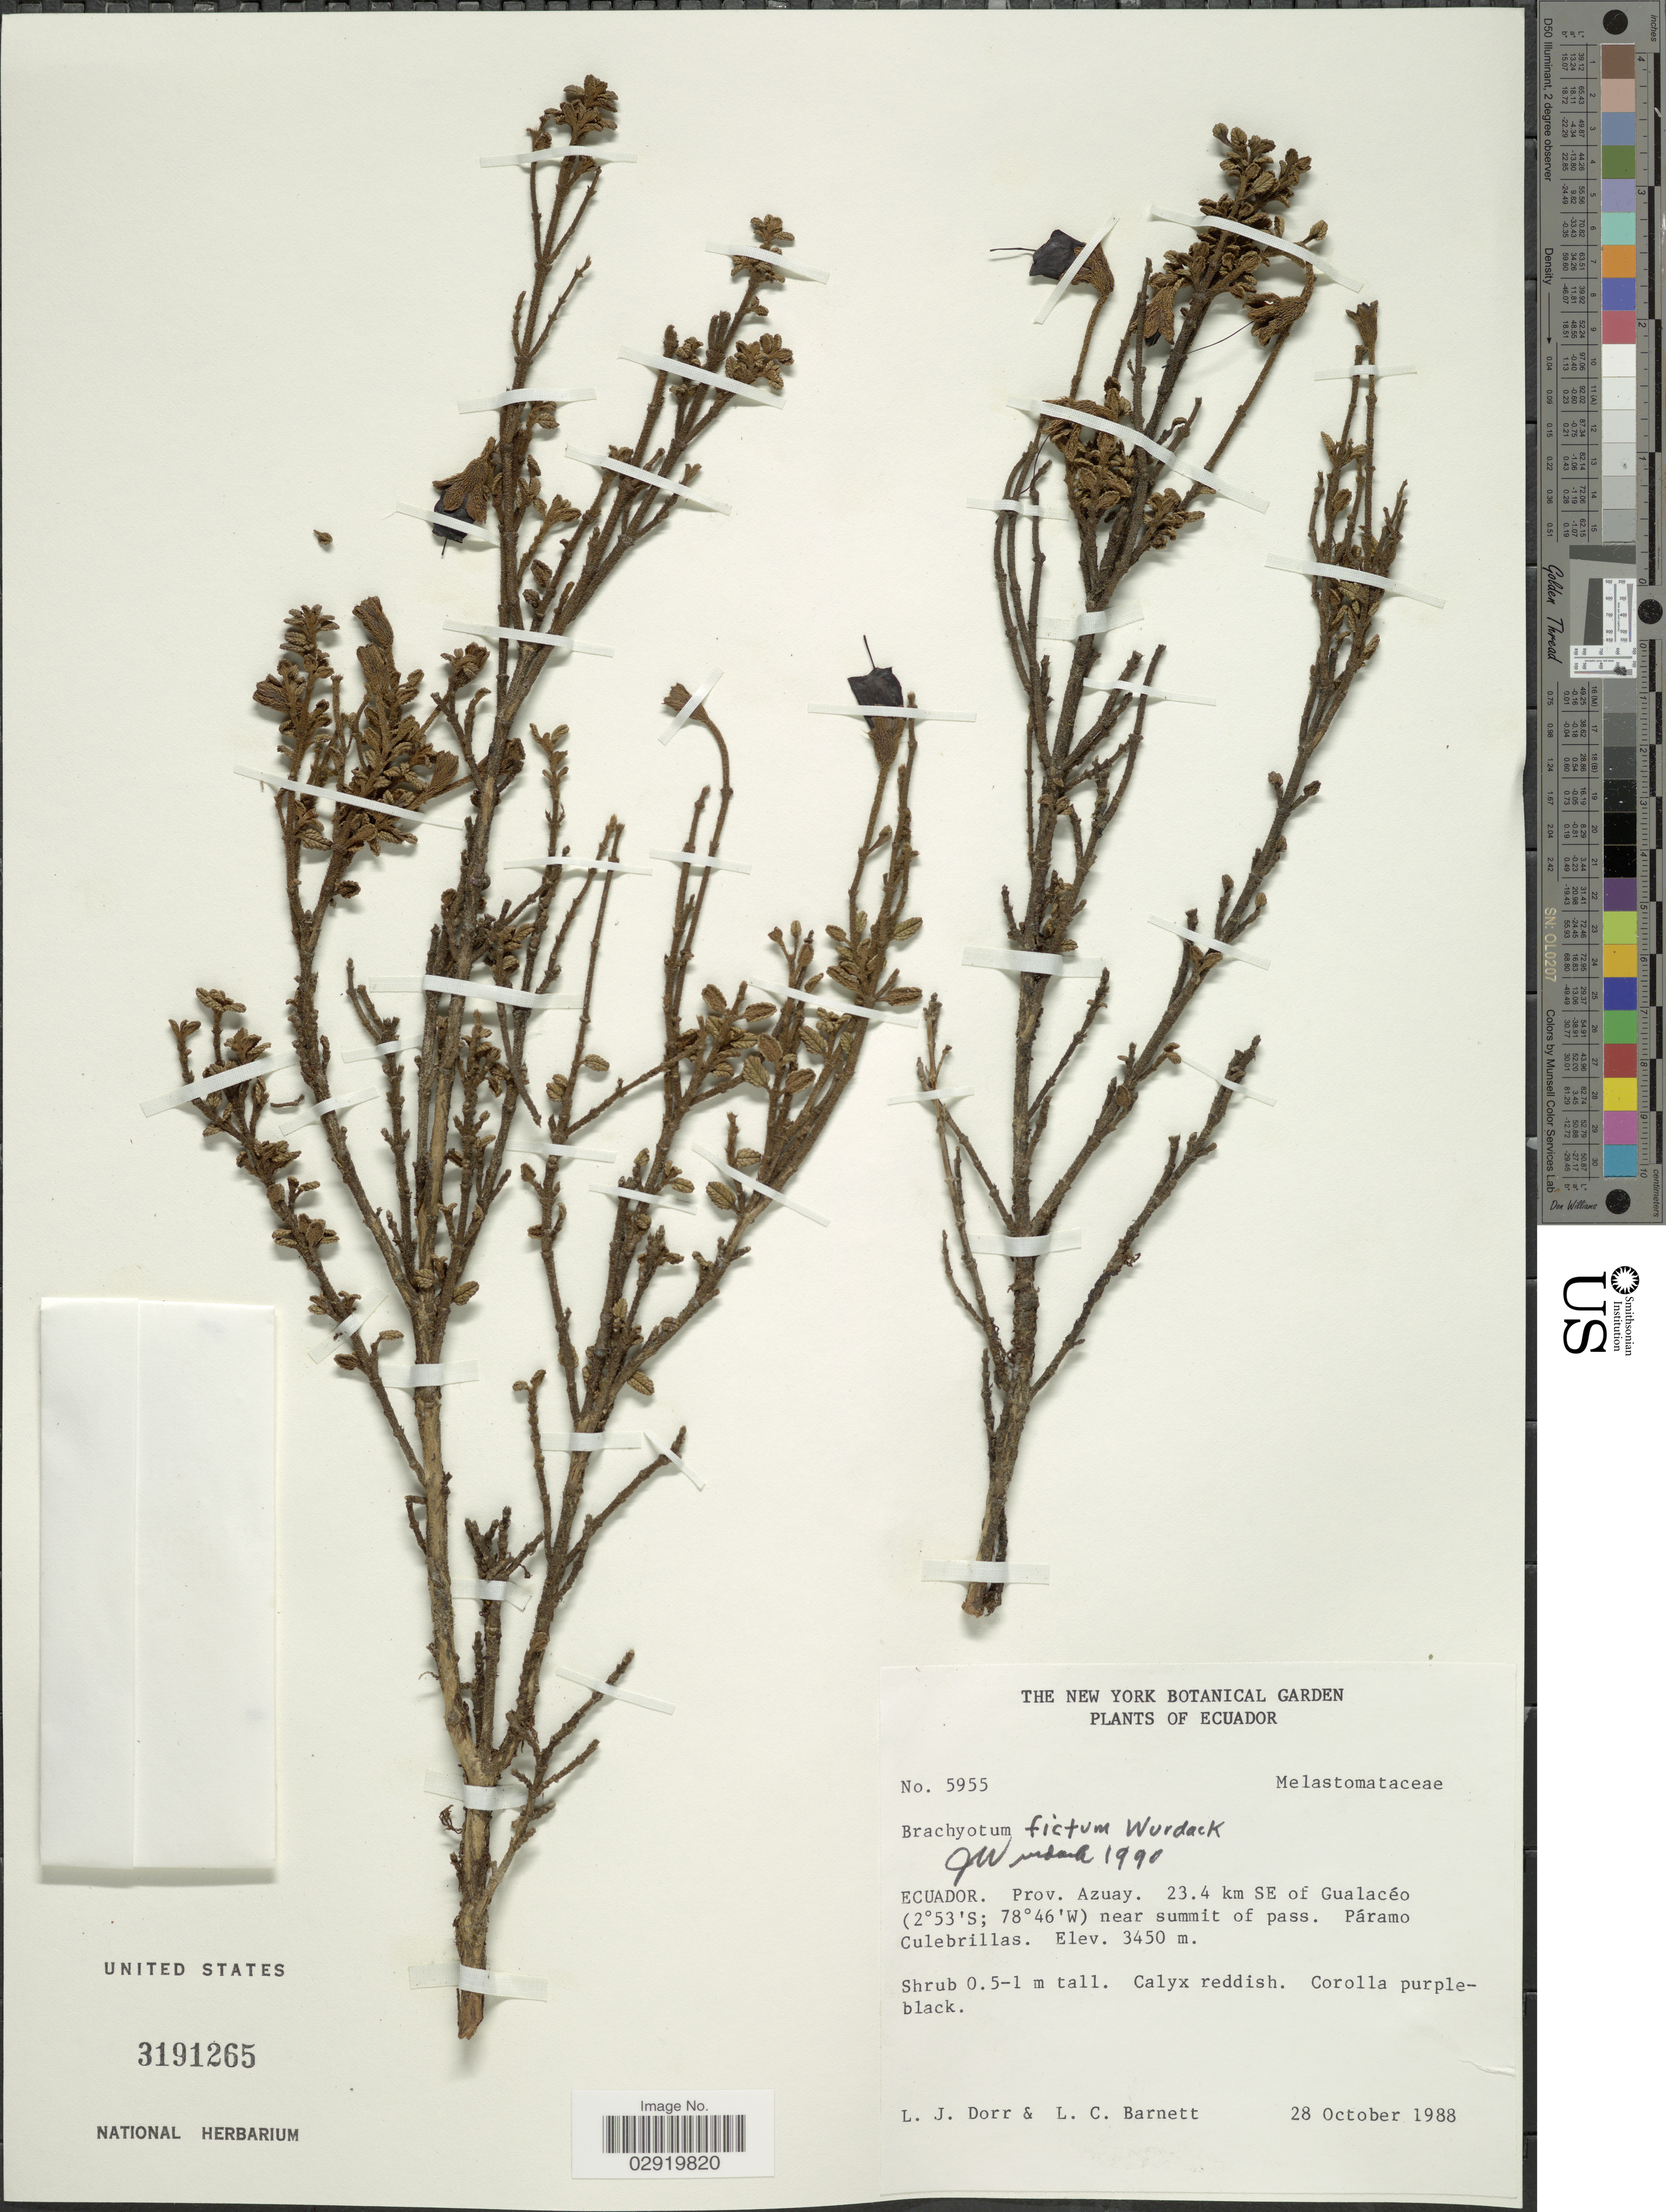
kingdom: Plantae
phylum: Tracheophyta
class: Magnoliopsida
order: Myrtales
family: Melastomataceae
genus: Brachyotum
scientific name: Brachyotum fictum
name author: Wurdack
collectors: L. J. Dorr & L. C. Barnett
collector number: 5955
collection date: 1988-10-28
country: Ecuador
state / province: Azuay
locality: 23.4 km SE of Gualacéo near summit of pass. Páramo Culebrillas.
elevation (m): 3450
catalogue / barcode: US 3191265